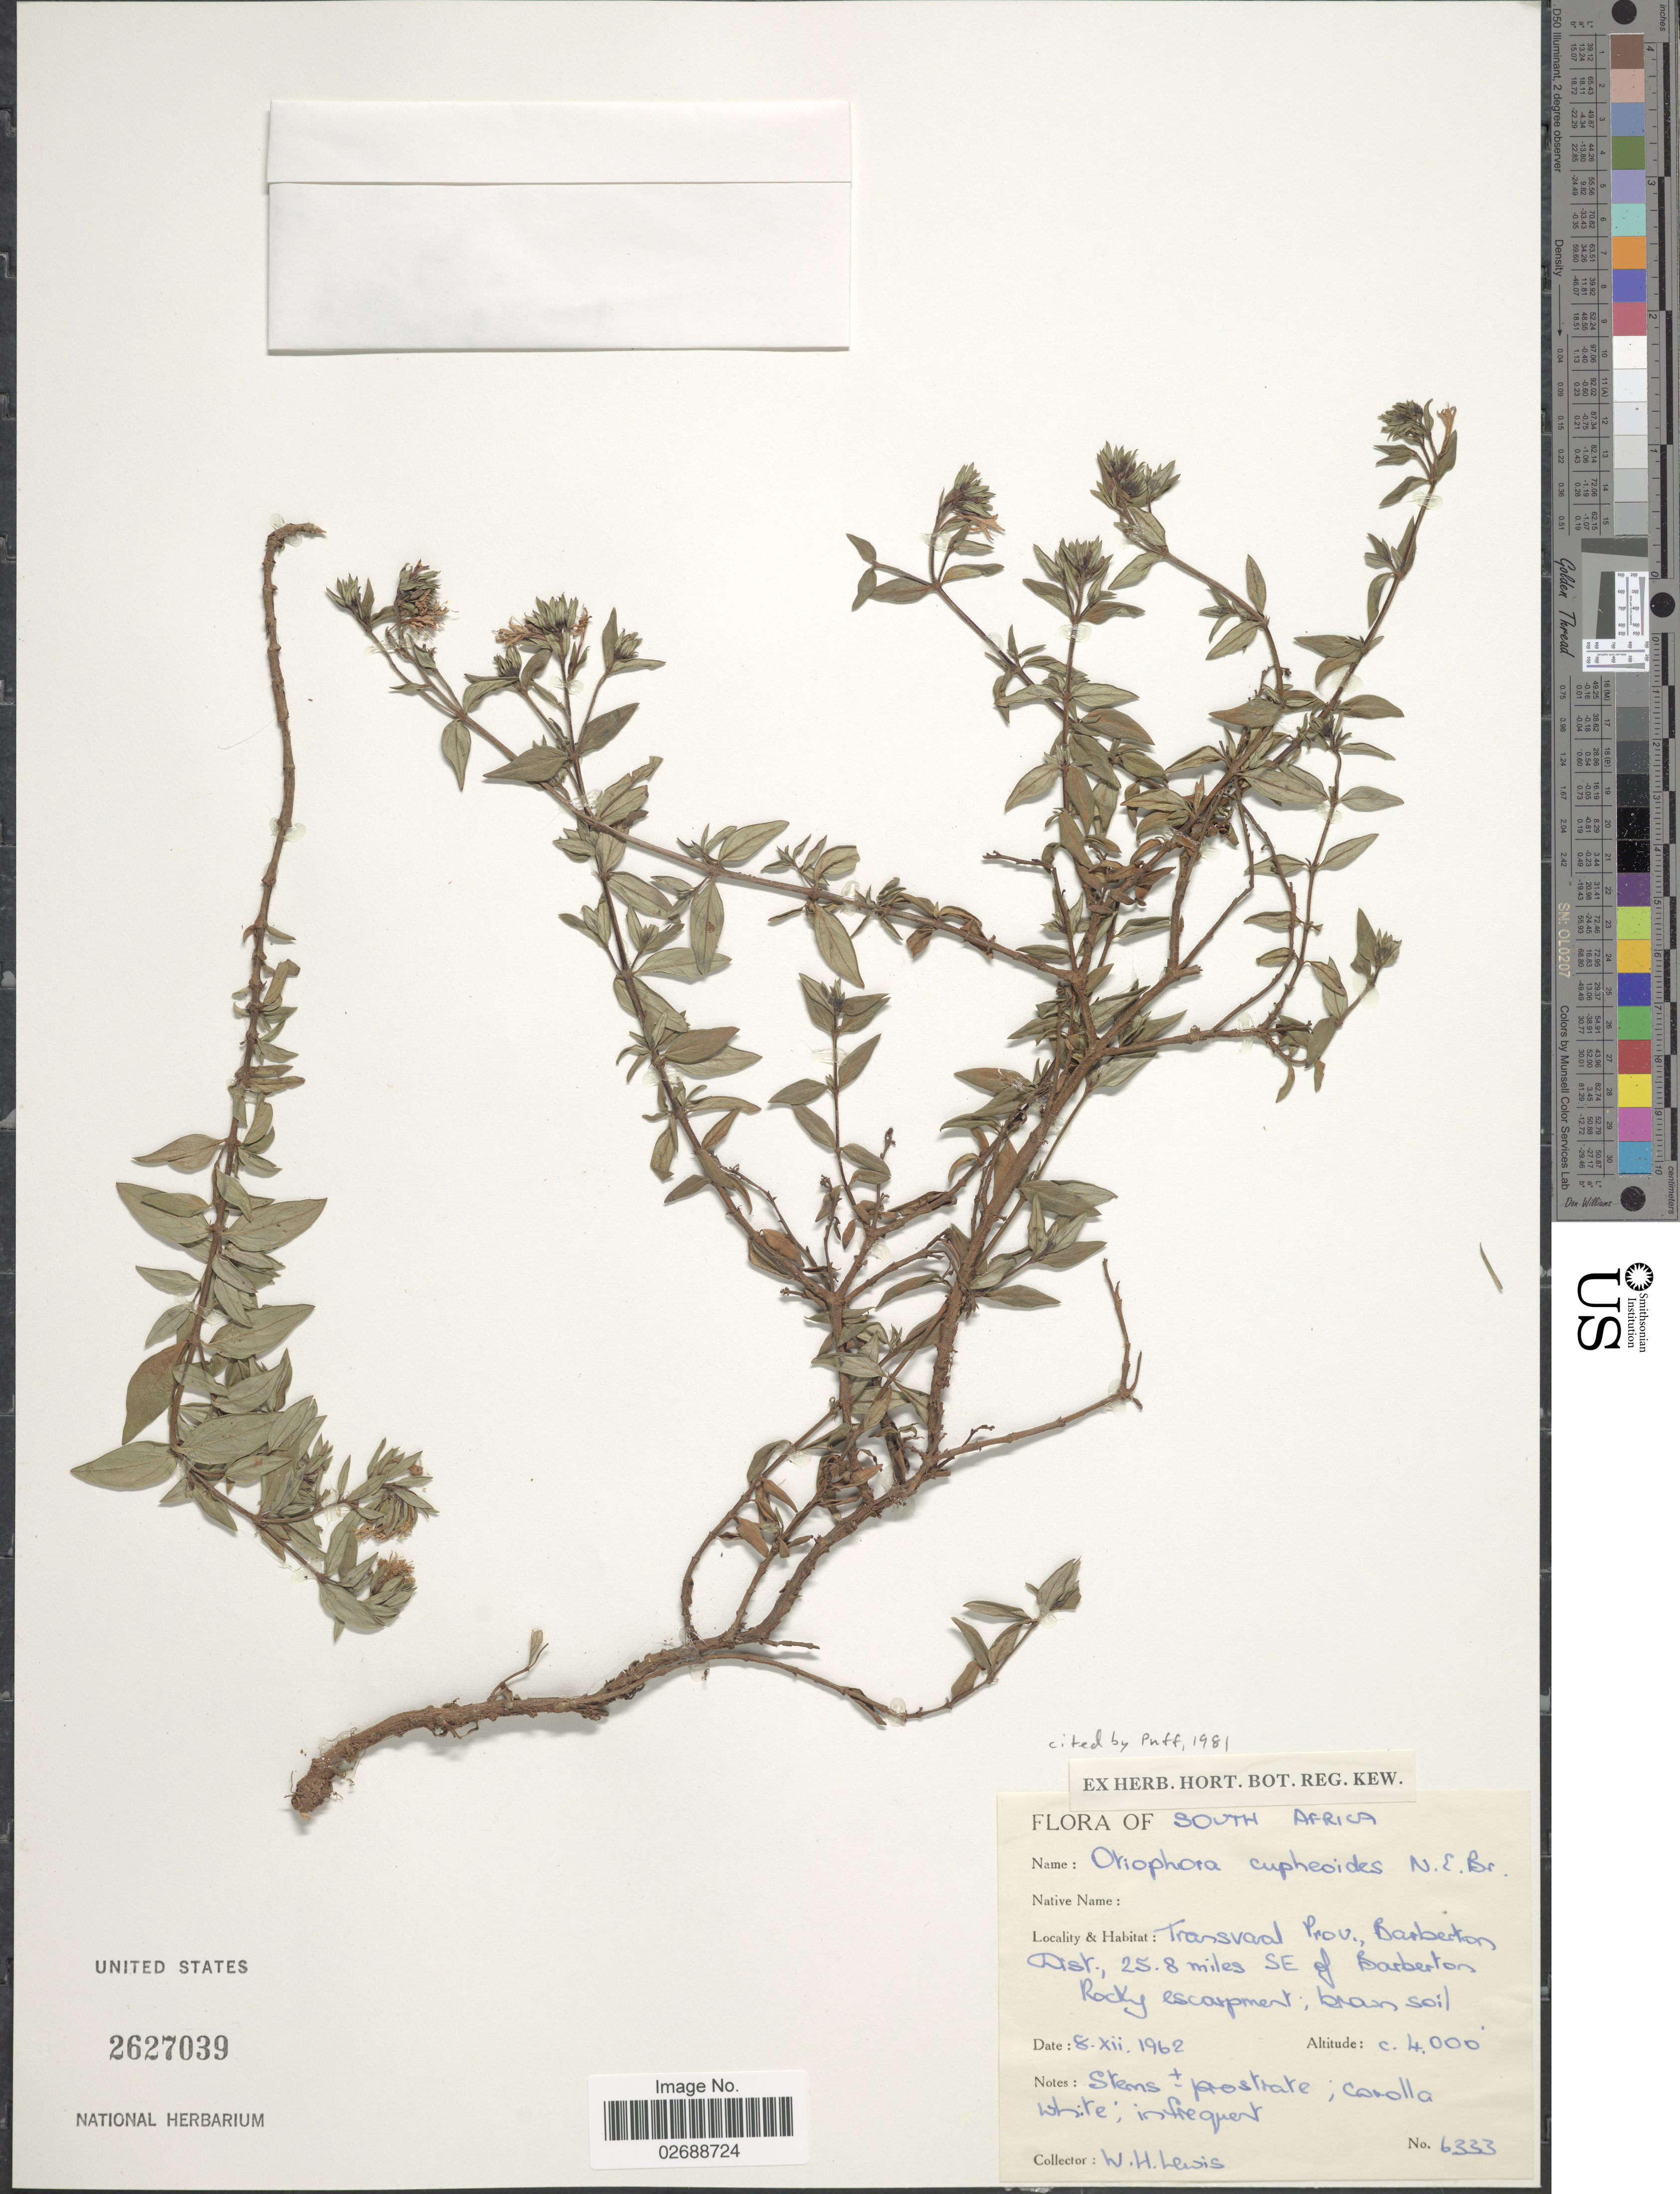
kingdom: Plantae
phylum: Tracheophyta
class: Magnoliopsida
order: Gentianales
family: Rubiaceae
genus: Otiophora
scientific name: Otiophora cupheoides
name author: N.E. Br.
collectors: W. H. Lewis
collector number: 6333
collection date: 1962-12-08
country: South Africa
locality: Transvaal Prov., Barberton Distr. 25.8 miles SE of Barberton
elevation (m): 1219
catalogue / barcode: US 2627039